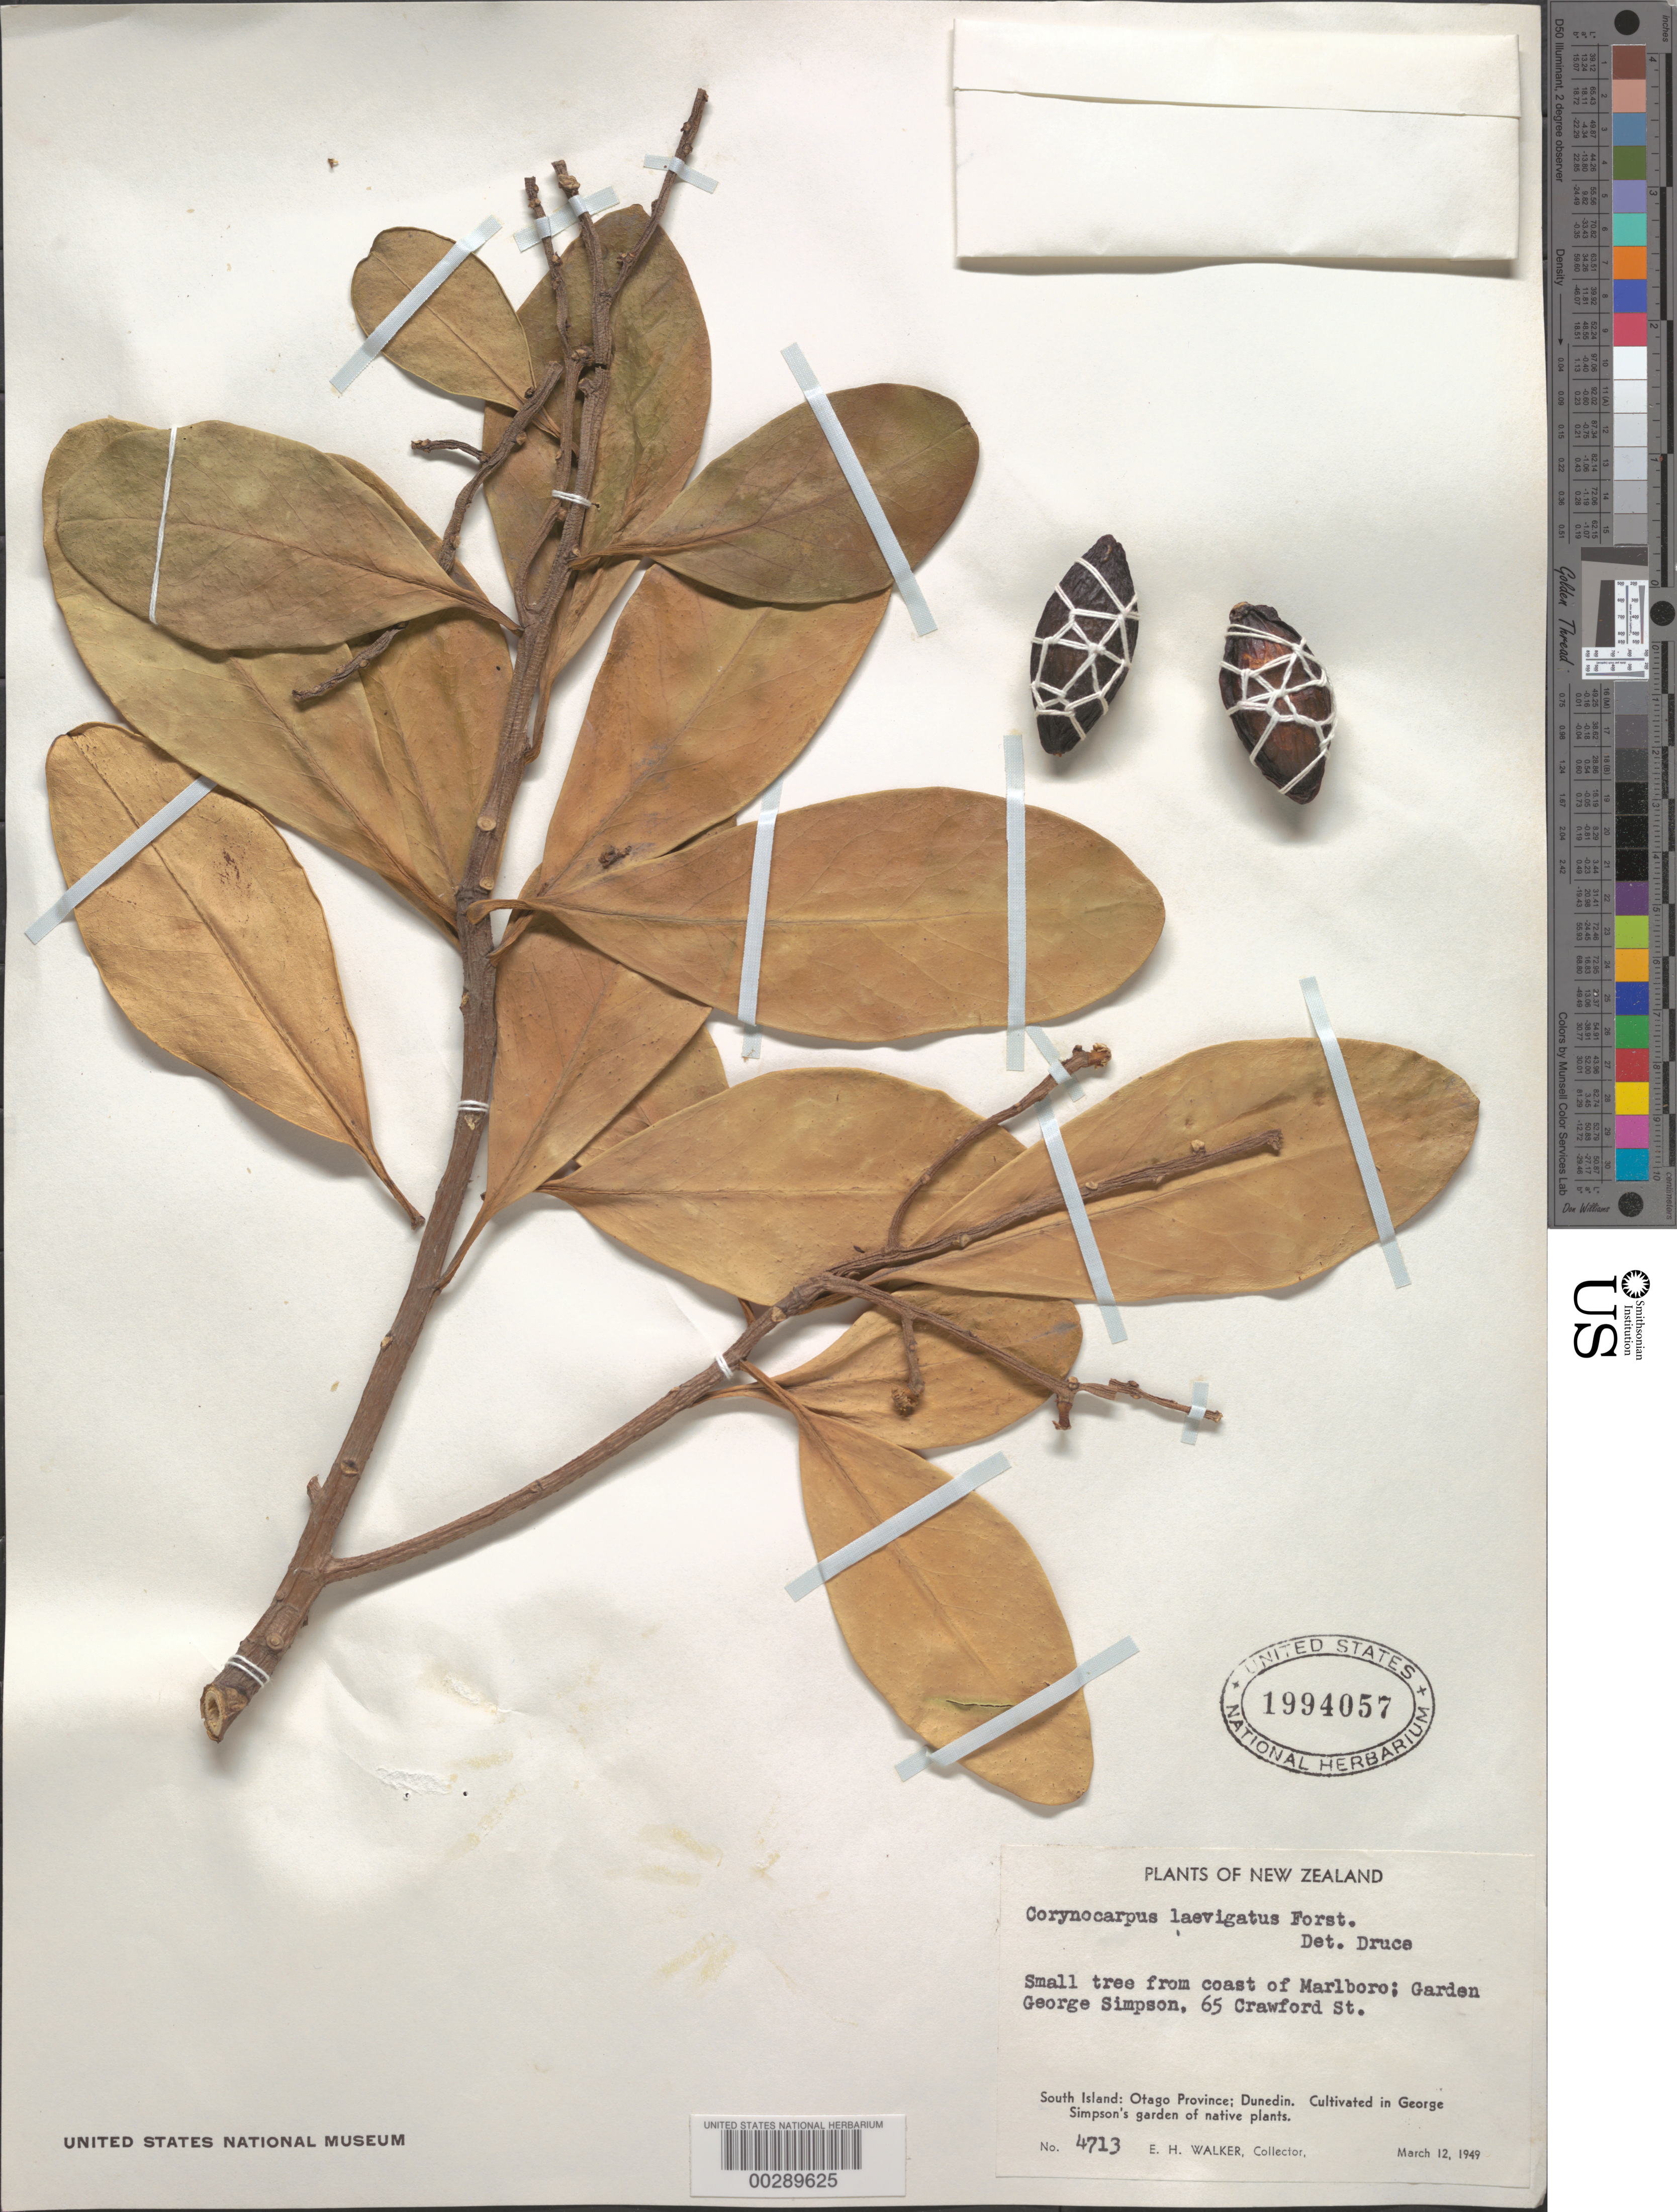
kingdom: Plantae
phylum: Tracheophyta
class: Magnoliopsida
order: Cucurbitales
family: Corynocarpaceae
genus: Corynocarpus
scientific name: Corynocarpus laevigatus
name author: J.R. Forst. & G. Forst.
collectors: E. H. Walker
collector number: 4713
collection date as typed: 12 Mar 1949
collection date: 1949-03-12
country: New Zealand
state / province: Marlborough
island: South Island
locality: Coast of marlborough province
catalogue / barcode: US 1994057